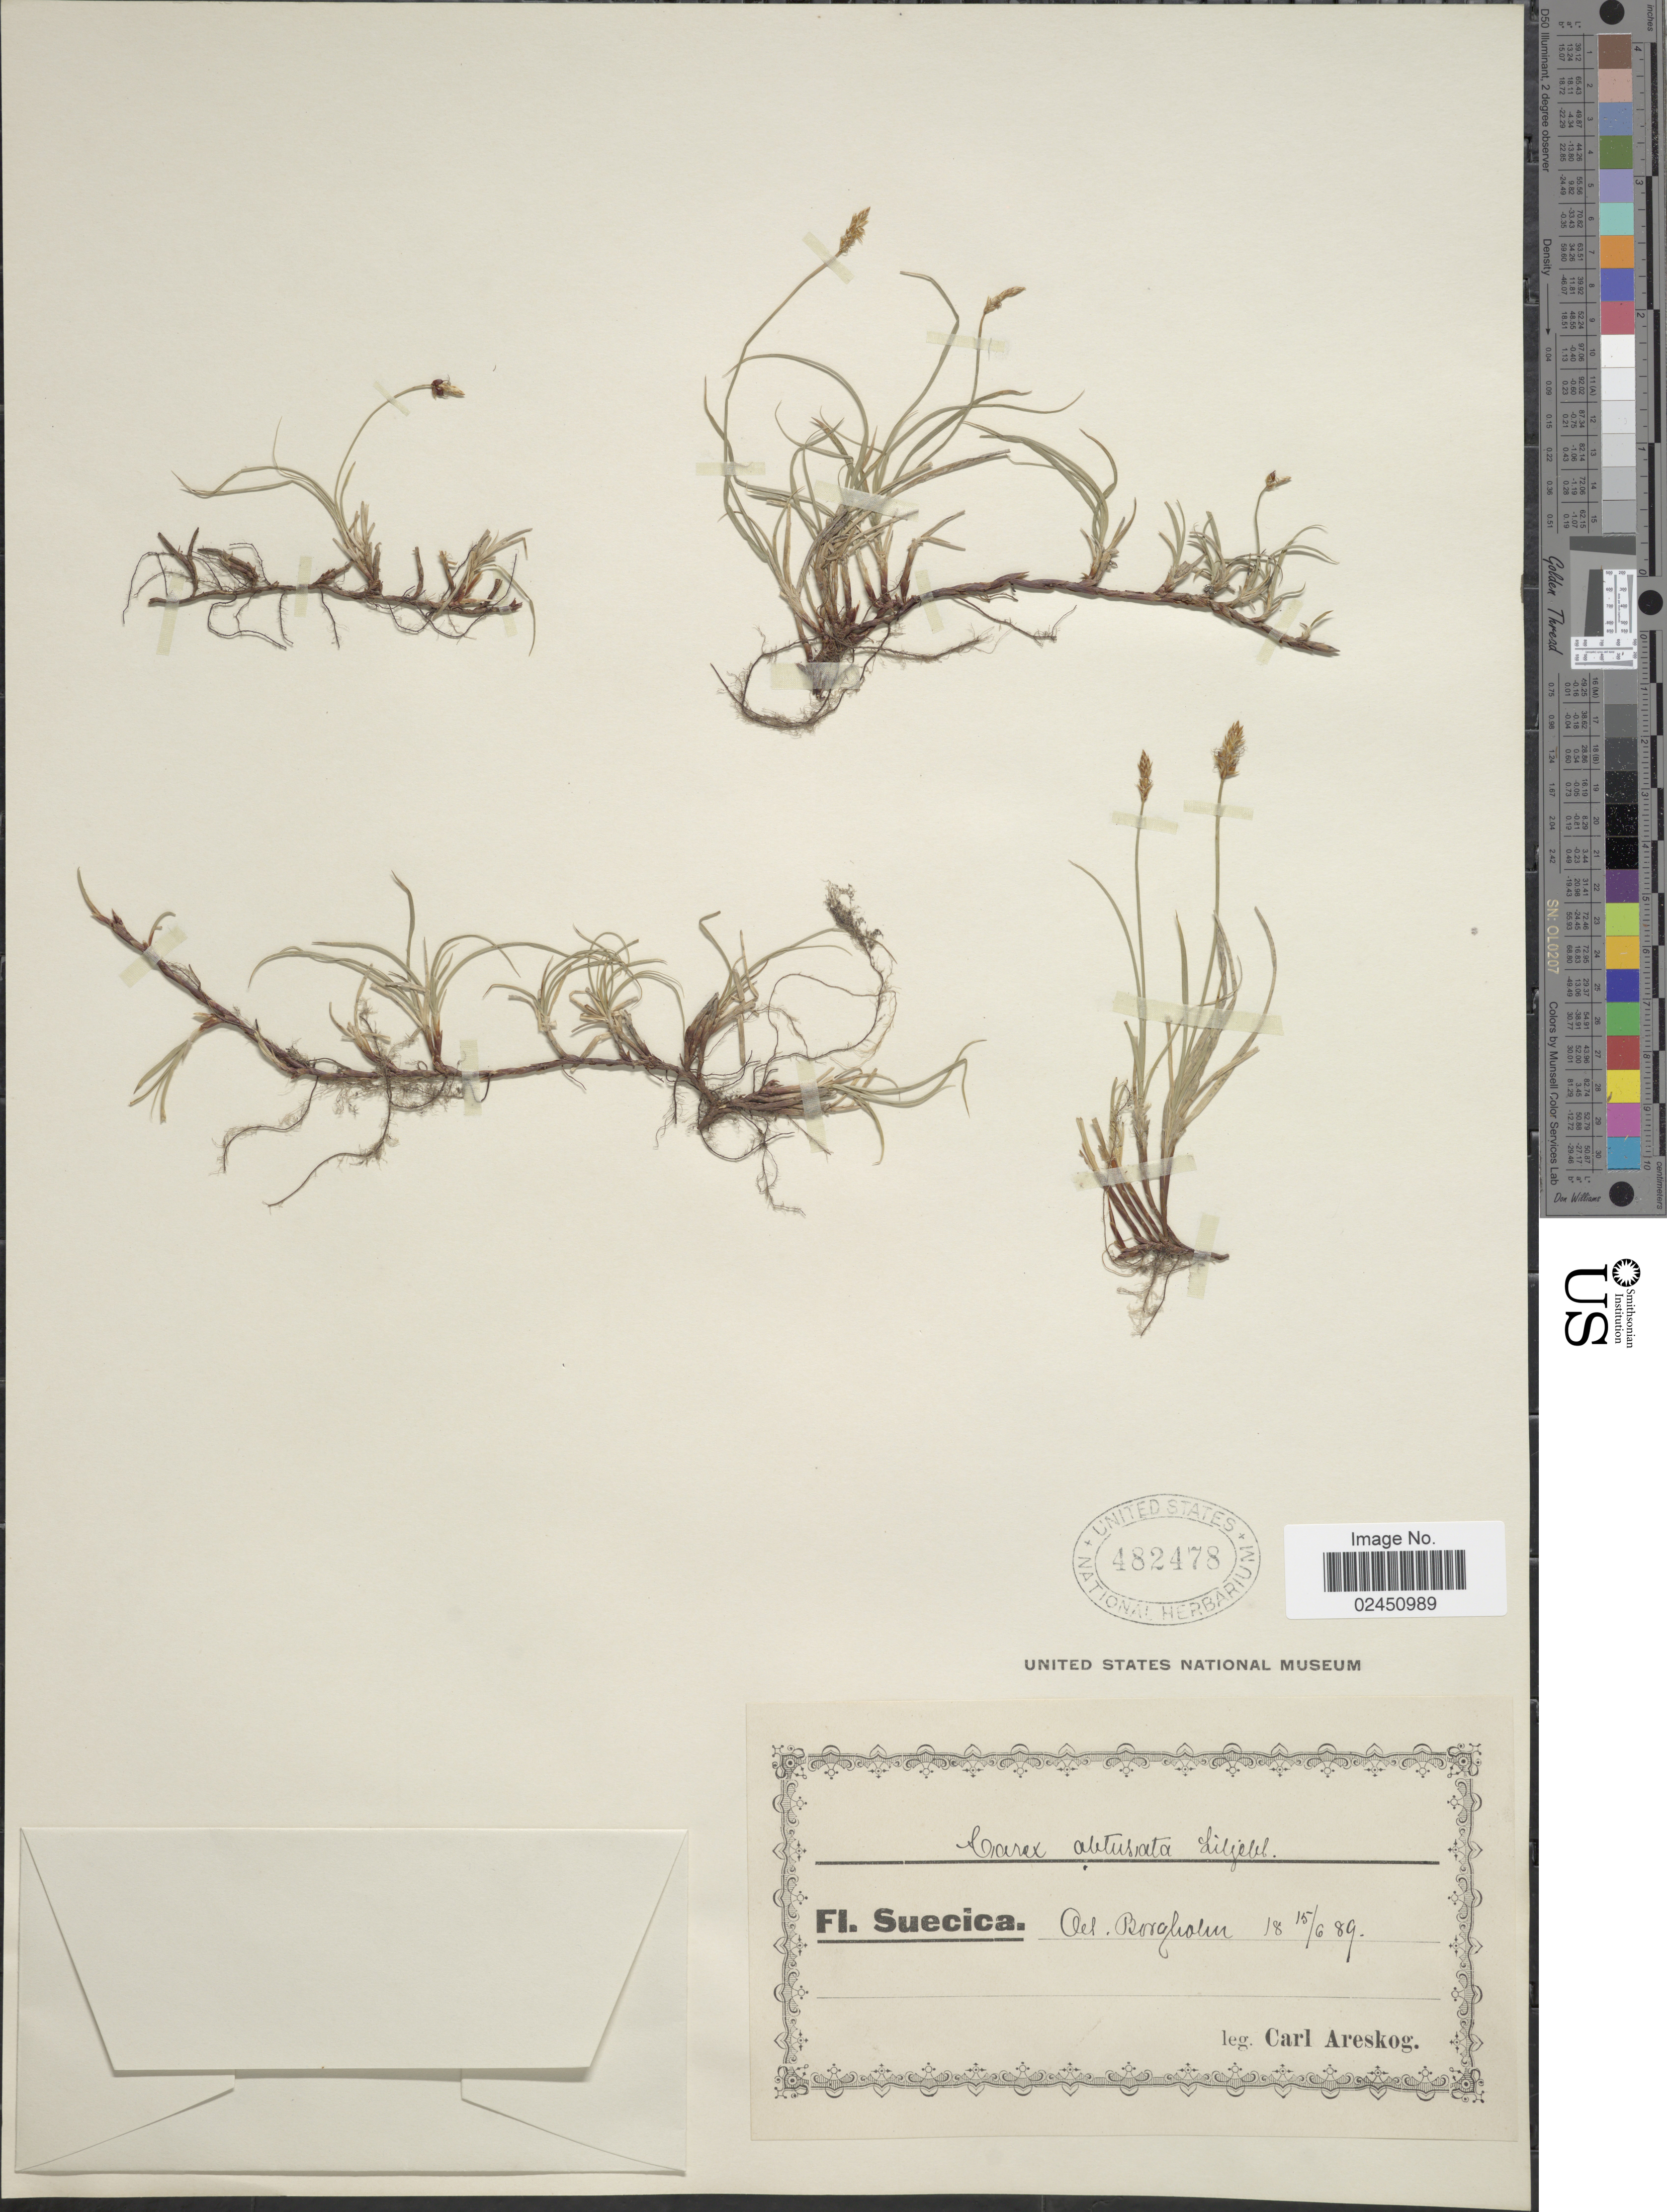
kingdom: Plantae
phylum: Tracheophyta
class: Liliopsida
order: Poales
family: Cyperaceae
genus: Carex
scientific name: Carex obtusata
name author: Lilj.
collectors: C. Areskog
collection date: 1889-06-15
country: Sweden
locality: Suecica, Ad. Borgholm.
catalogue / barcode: US 482478